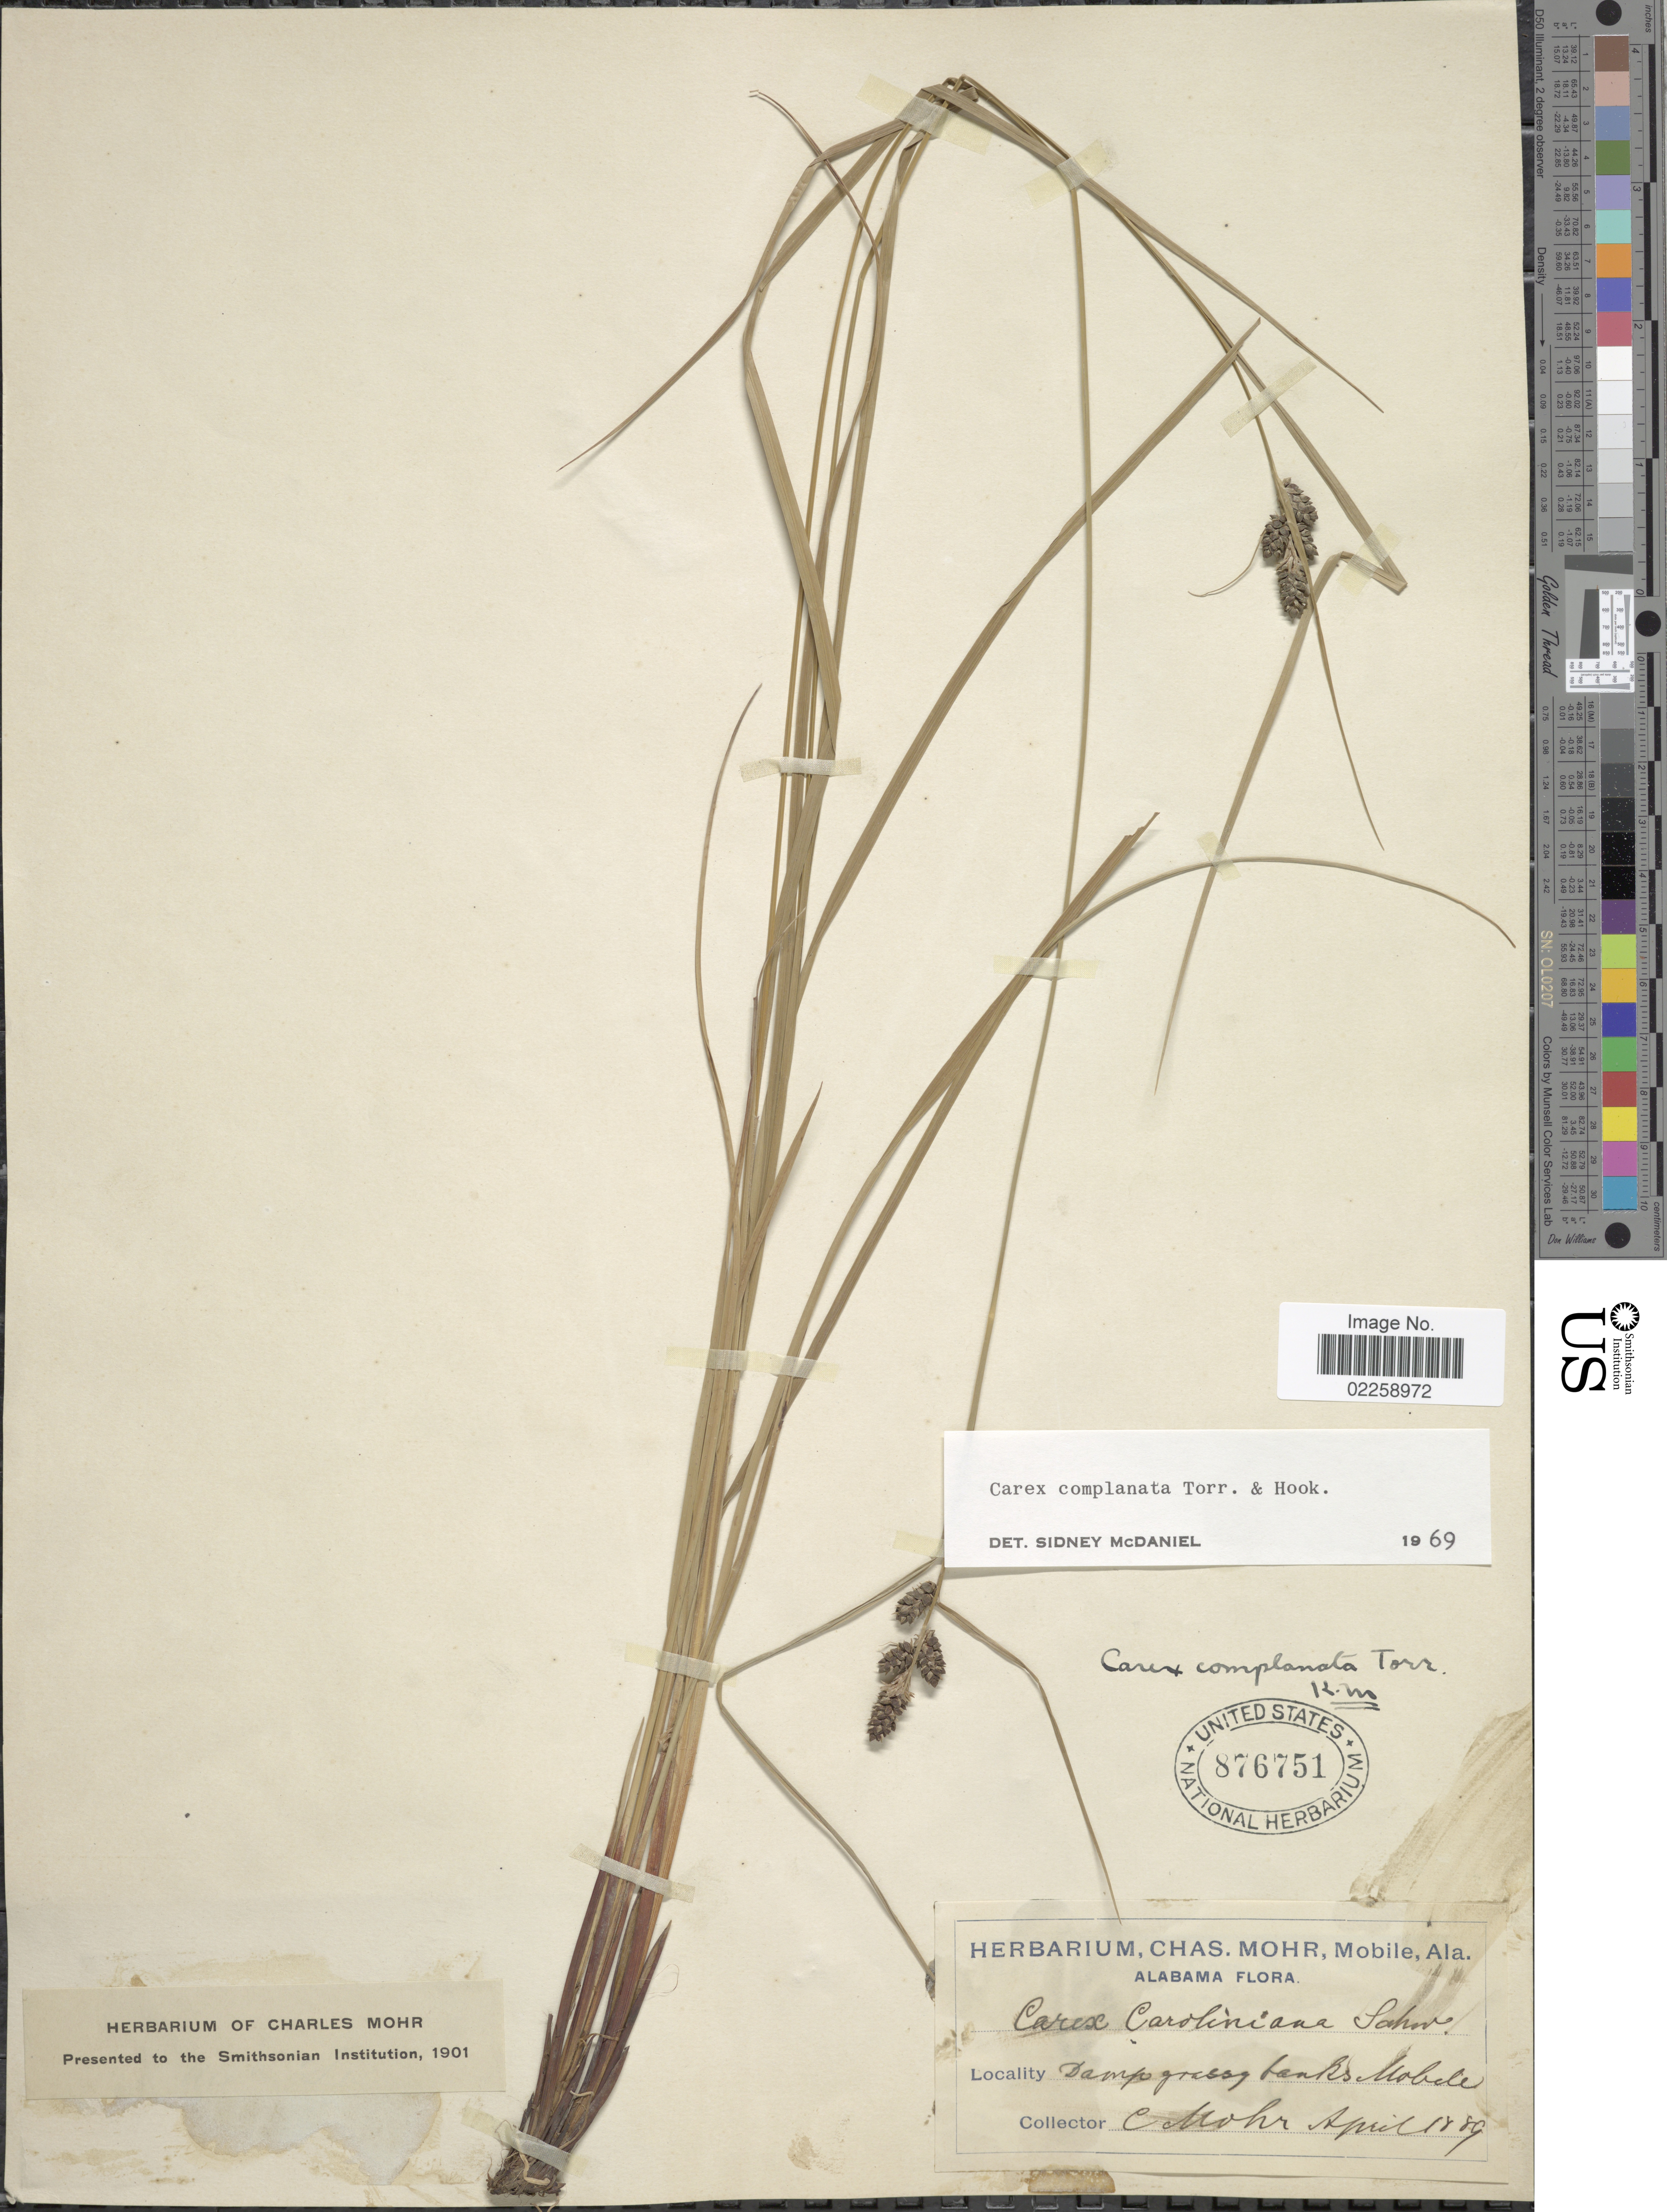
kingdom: Plantae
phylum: Tracheophyta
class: Liliopsida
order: Poales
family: Cyperaceae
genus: Carex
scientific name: Carex complanata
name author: Torr. & Hook.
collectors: C. T. Mohr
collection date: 1889-04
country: United States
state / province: Alabama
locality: Mobile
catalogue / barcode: US 876751